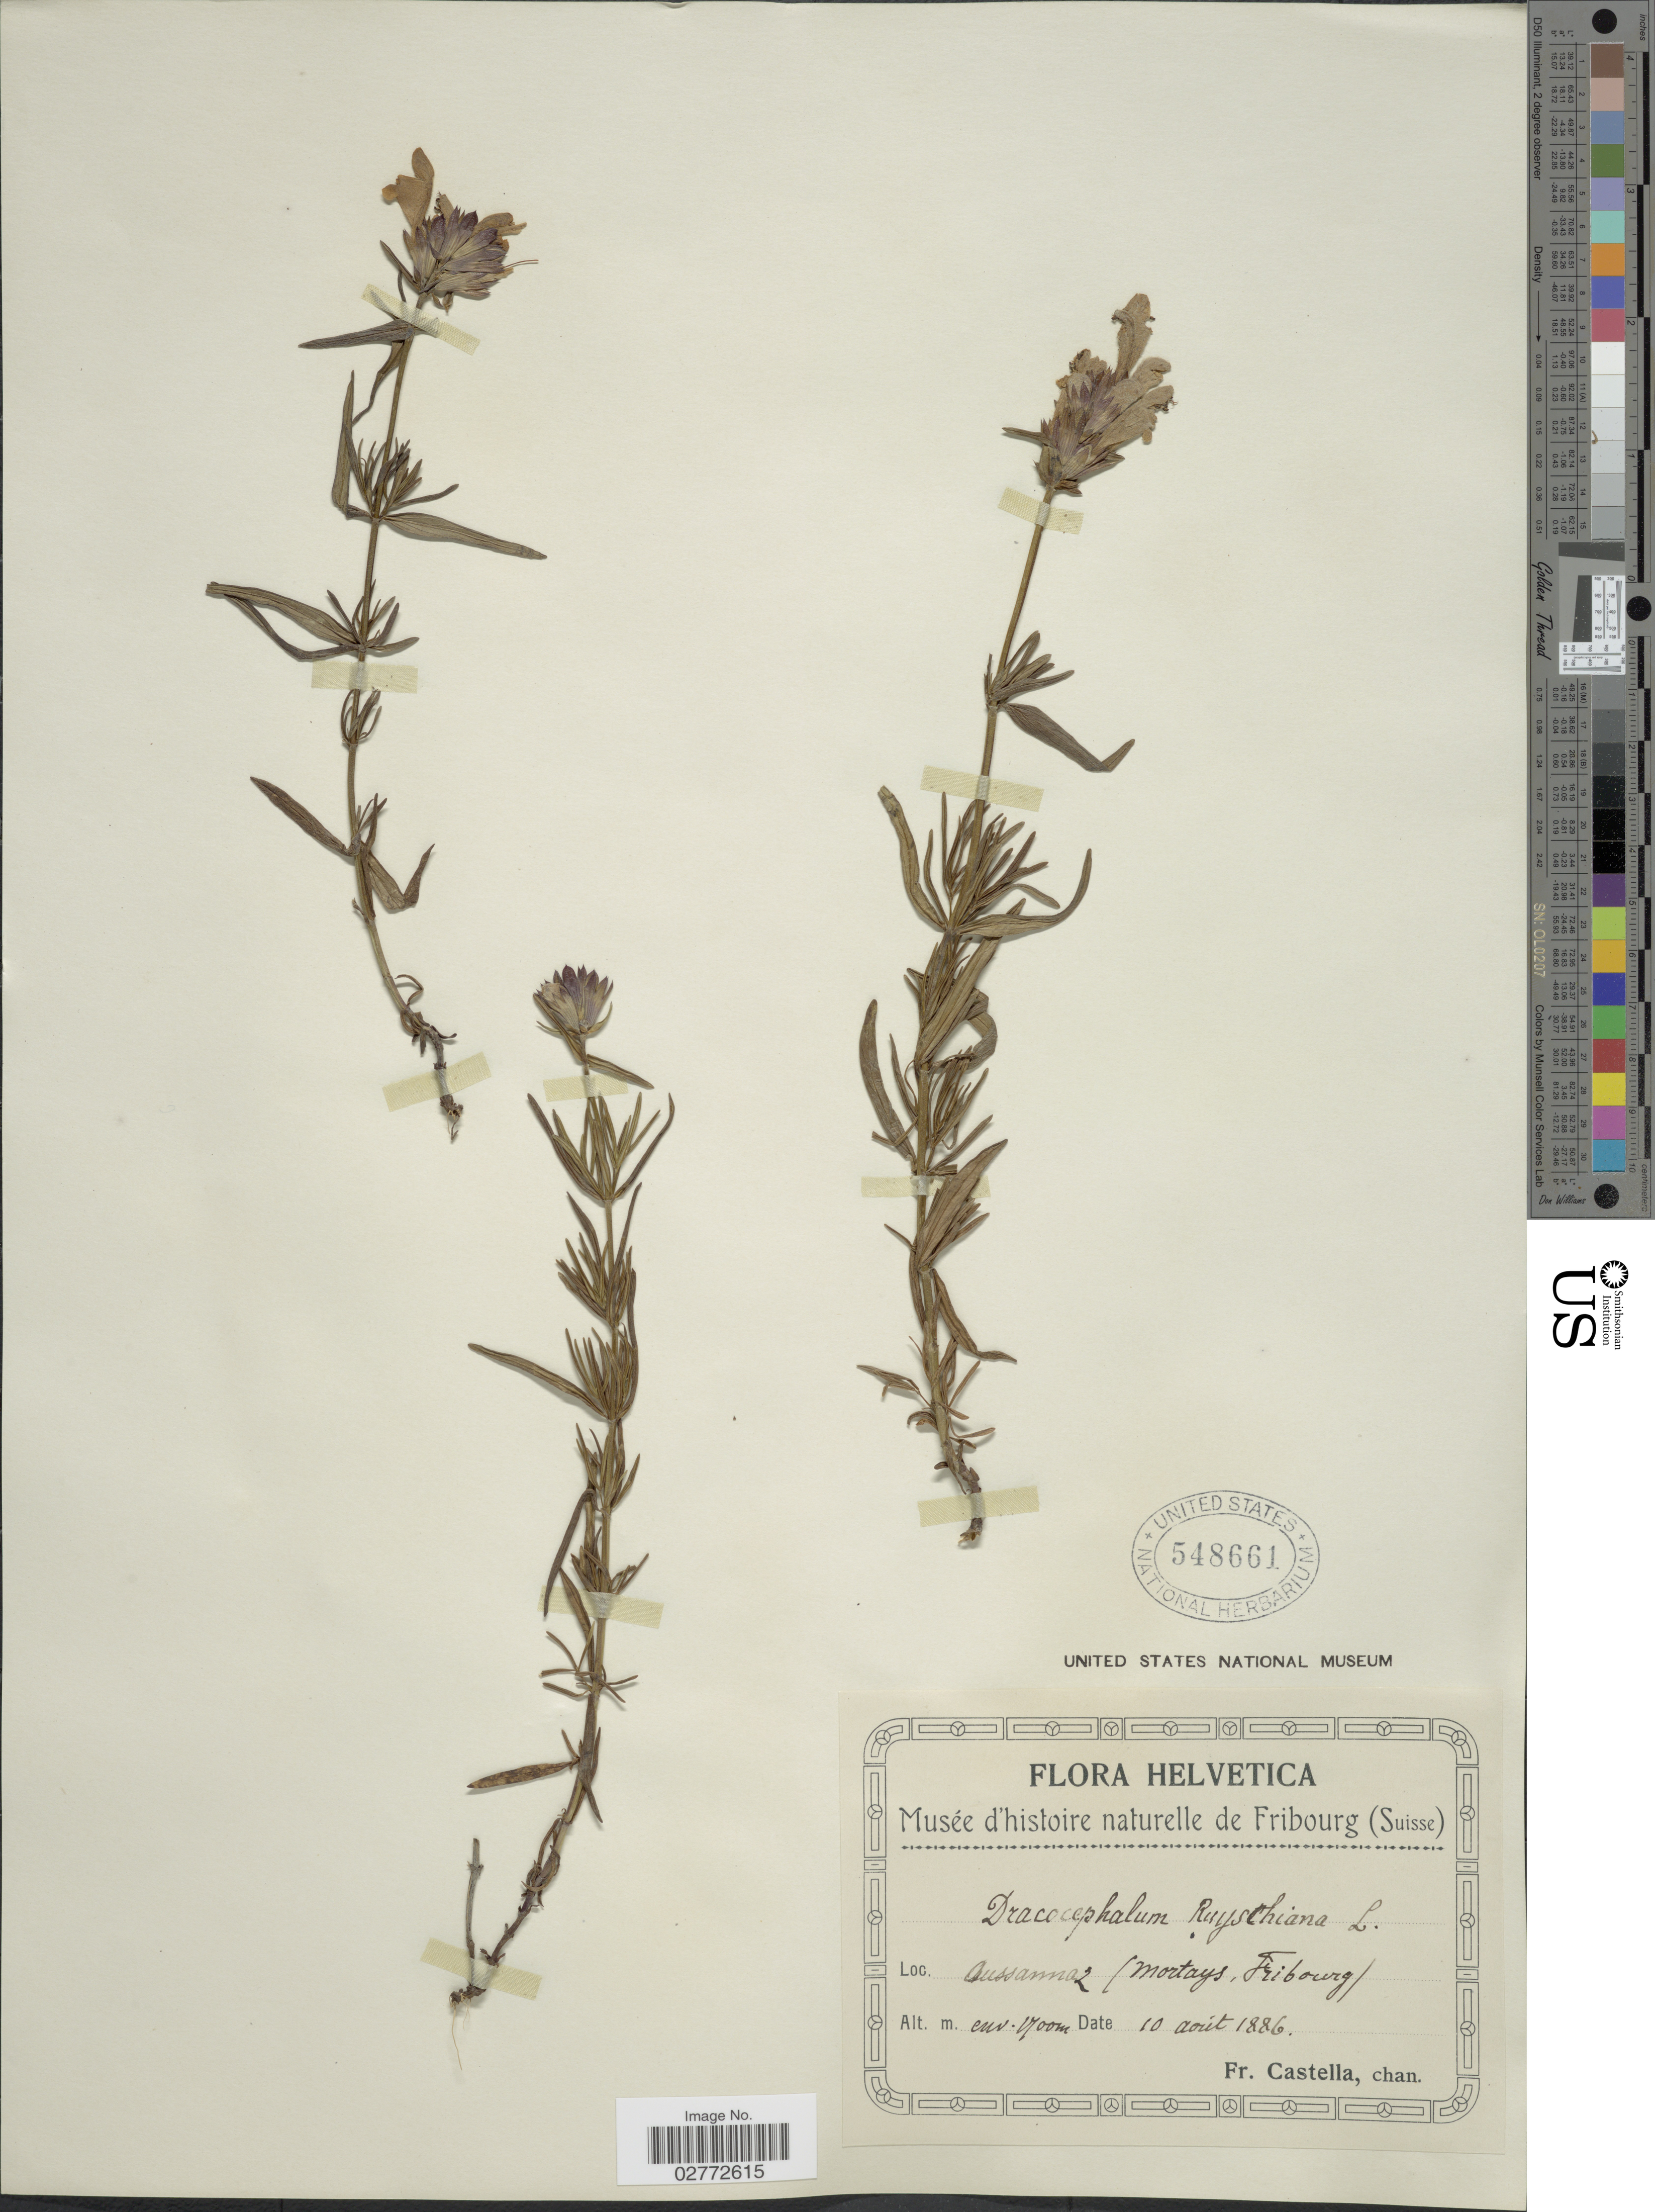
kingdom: Plantae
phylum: Tracheophyta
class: Magnoliopsida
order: Lamiales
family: Lamiaceae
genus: Dracocephalum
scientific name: Dracocephalum ruyschiana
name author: L.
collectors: Fr. Castella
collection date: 1886-08-10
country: Switzerland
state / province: Fribourg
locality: Helvetica. Oussannaz (Mortays).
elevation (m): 1700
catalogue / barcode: US 548661